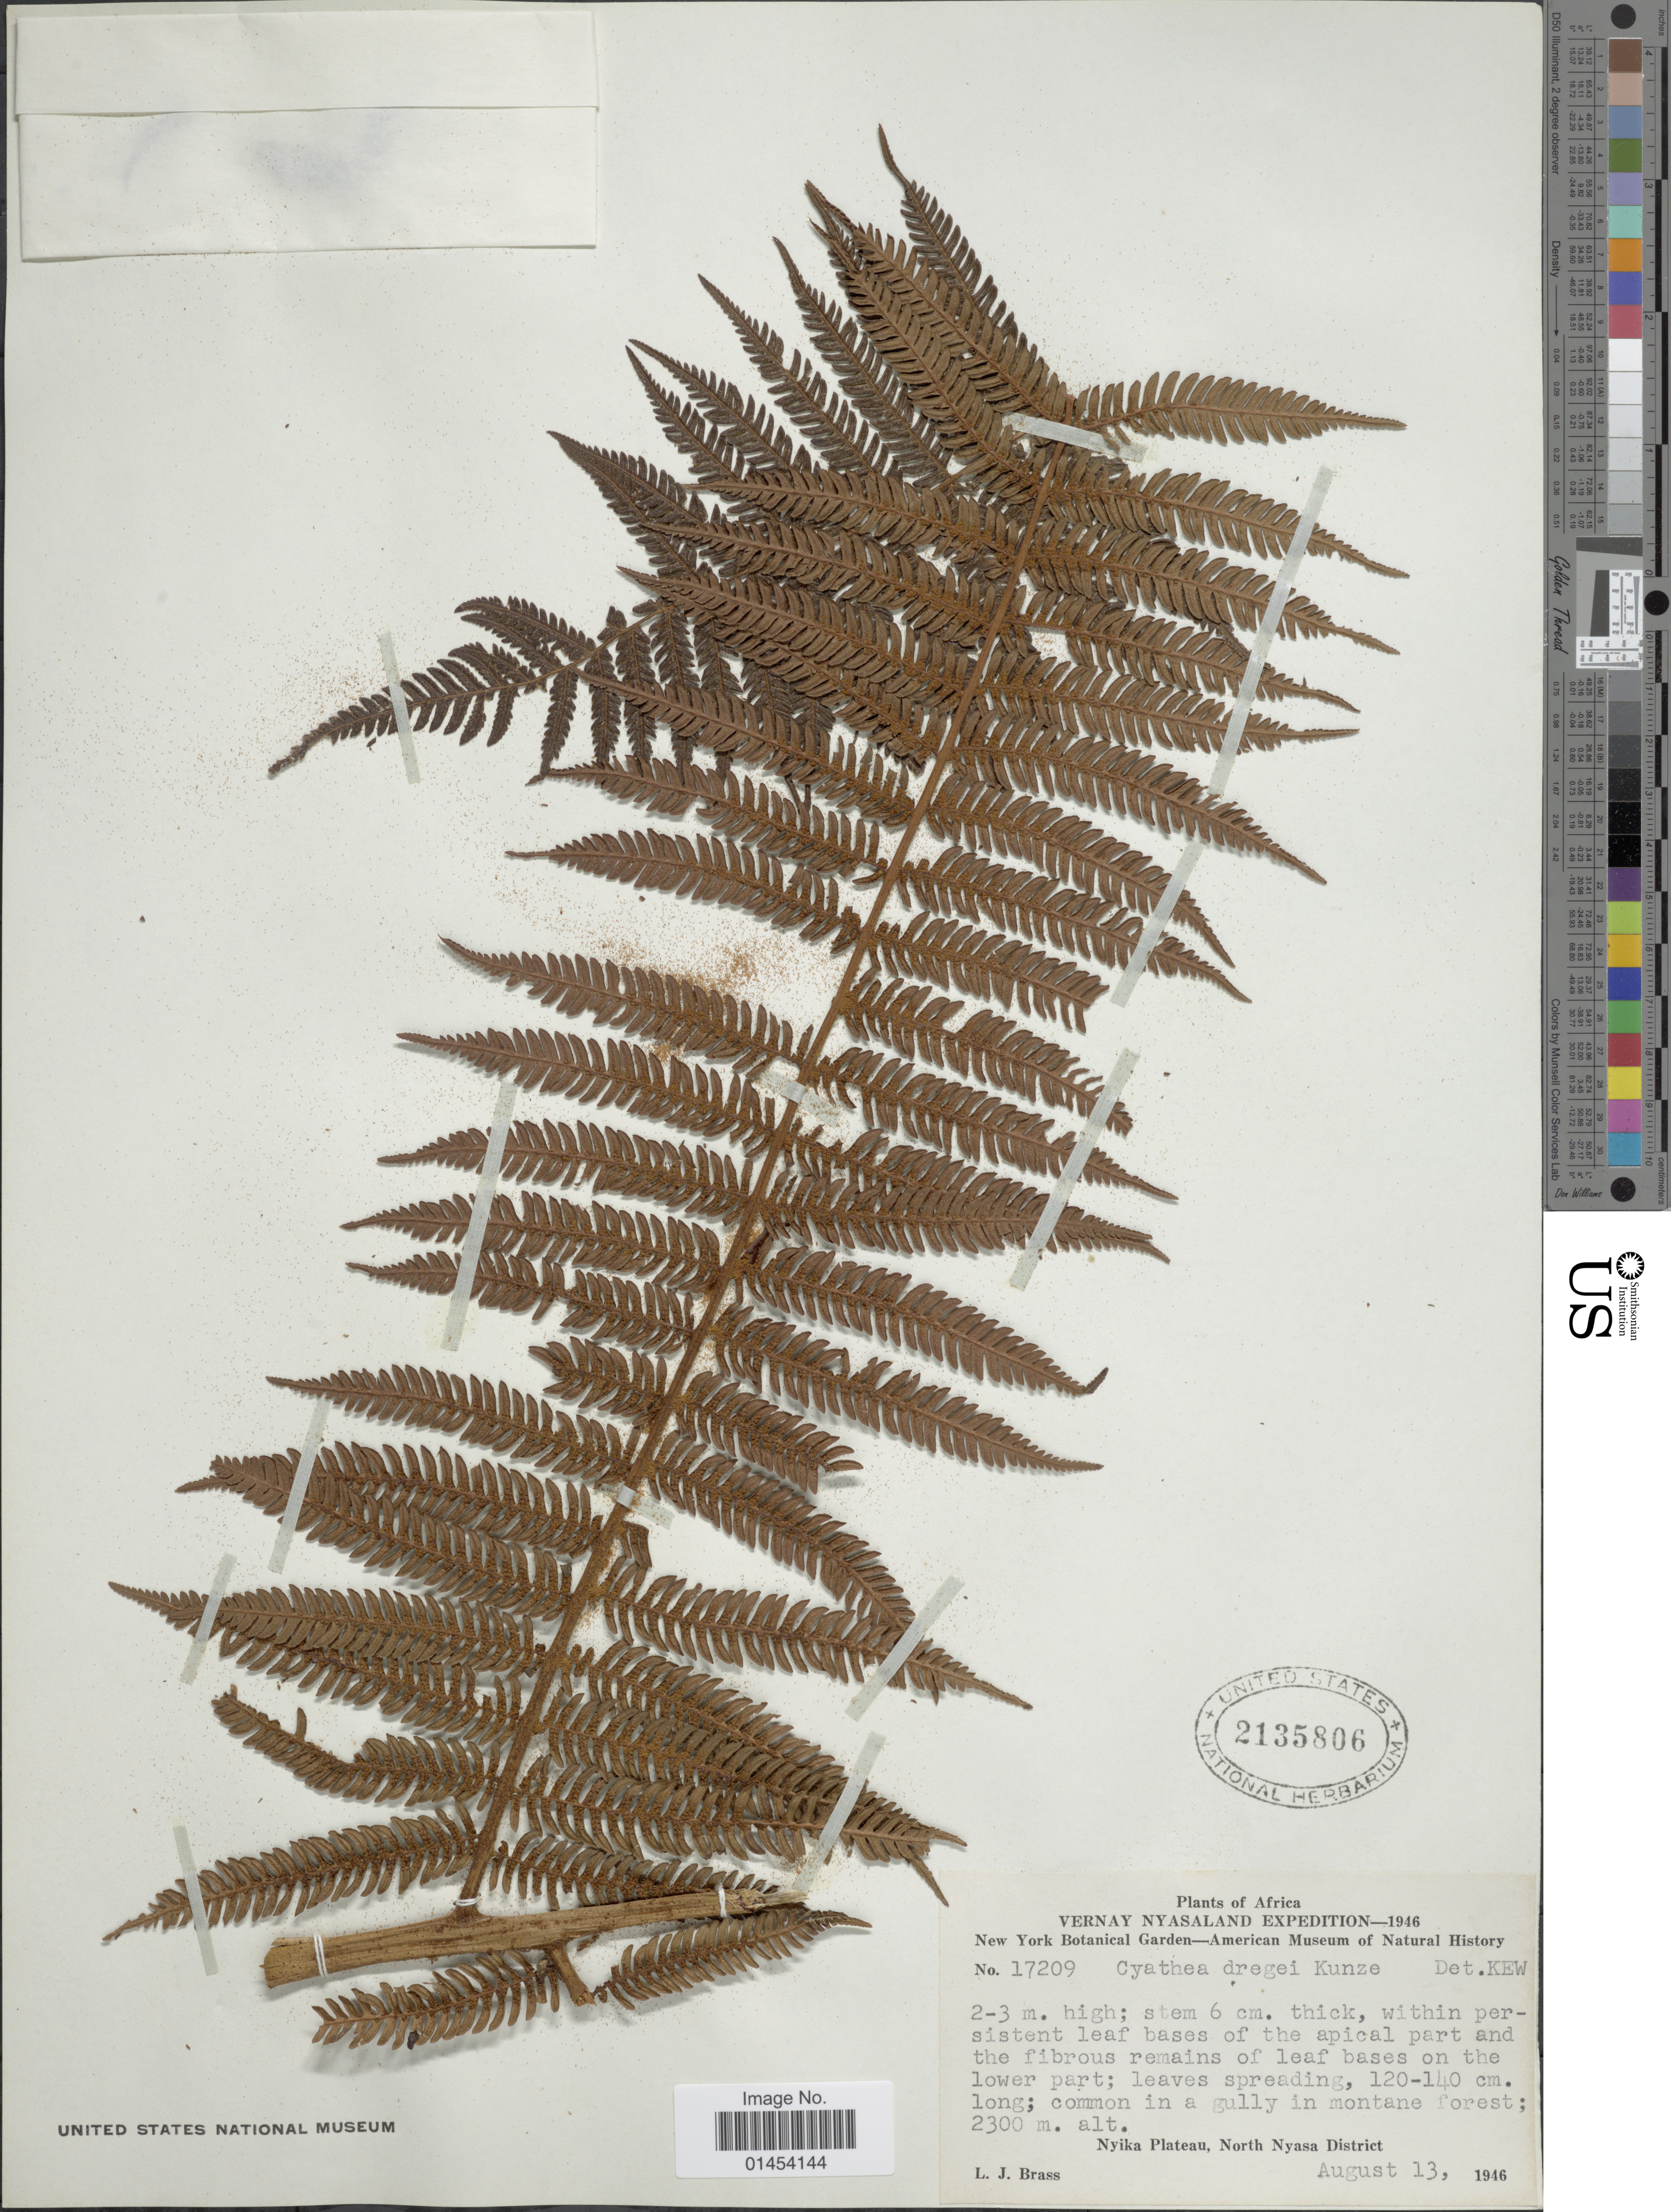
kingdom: Plantae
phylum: Tracheophyta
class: Polypodiopsida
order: Cyatheales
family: Cyatheaceae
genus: Cyathea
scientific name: Cyathea dregei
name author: Kunze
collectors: L. J. Brass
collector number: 17209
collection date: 1946-08-13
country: Malawi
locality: Africa. Nyika Plateau, North Nyasa District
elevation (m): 2300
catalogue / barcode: US 2135806